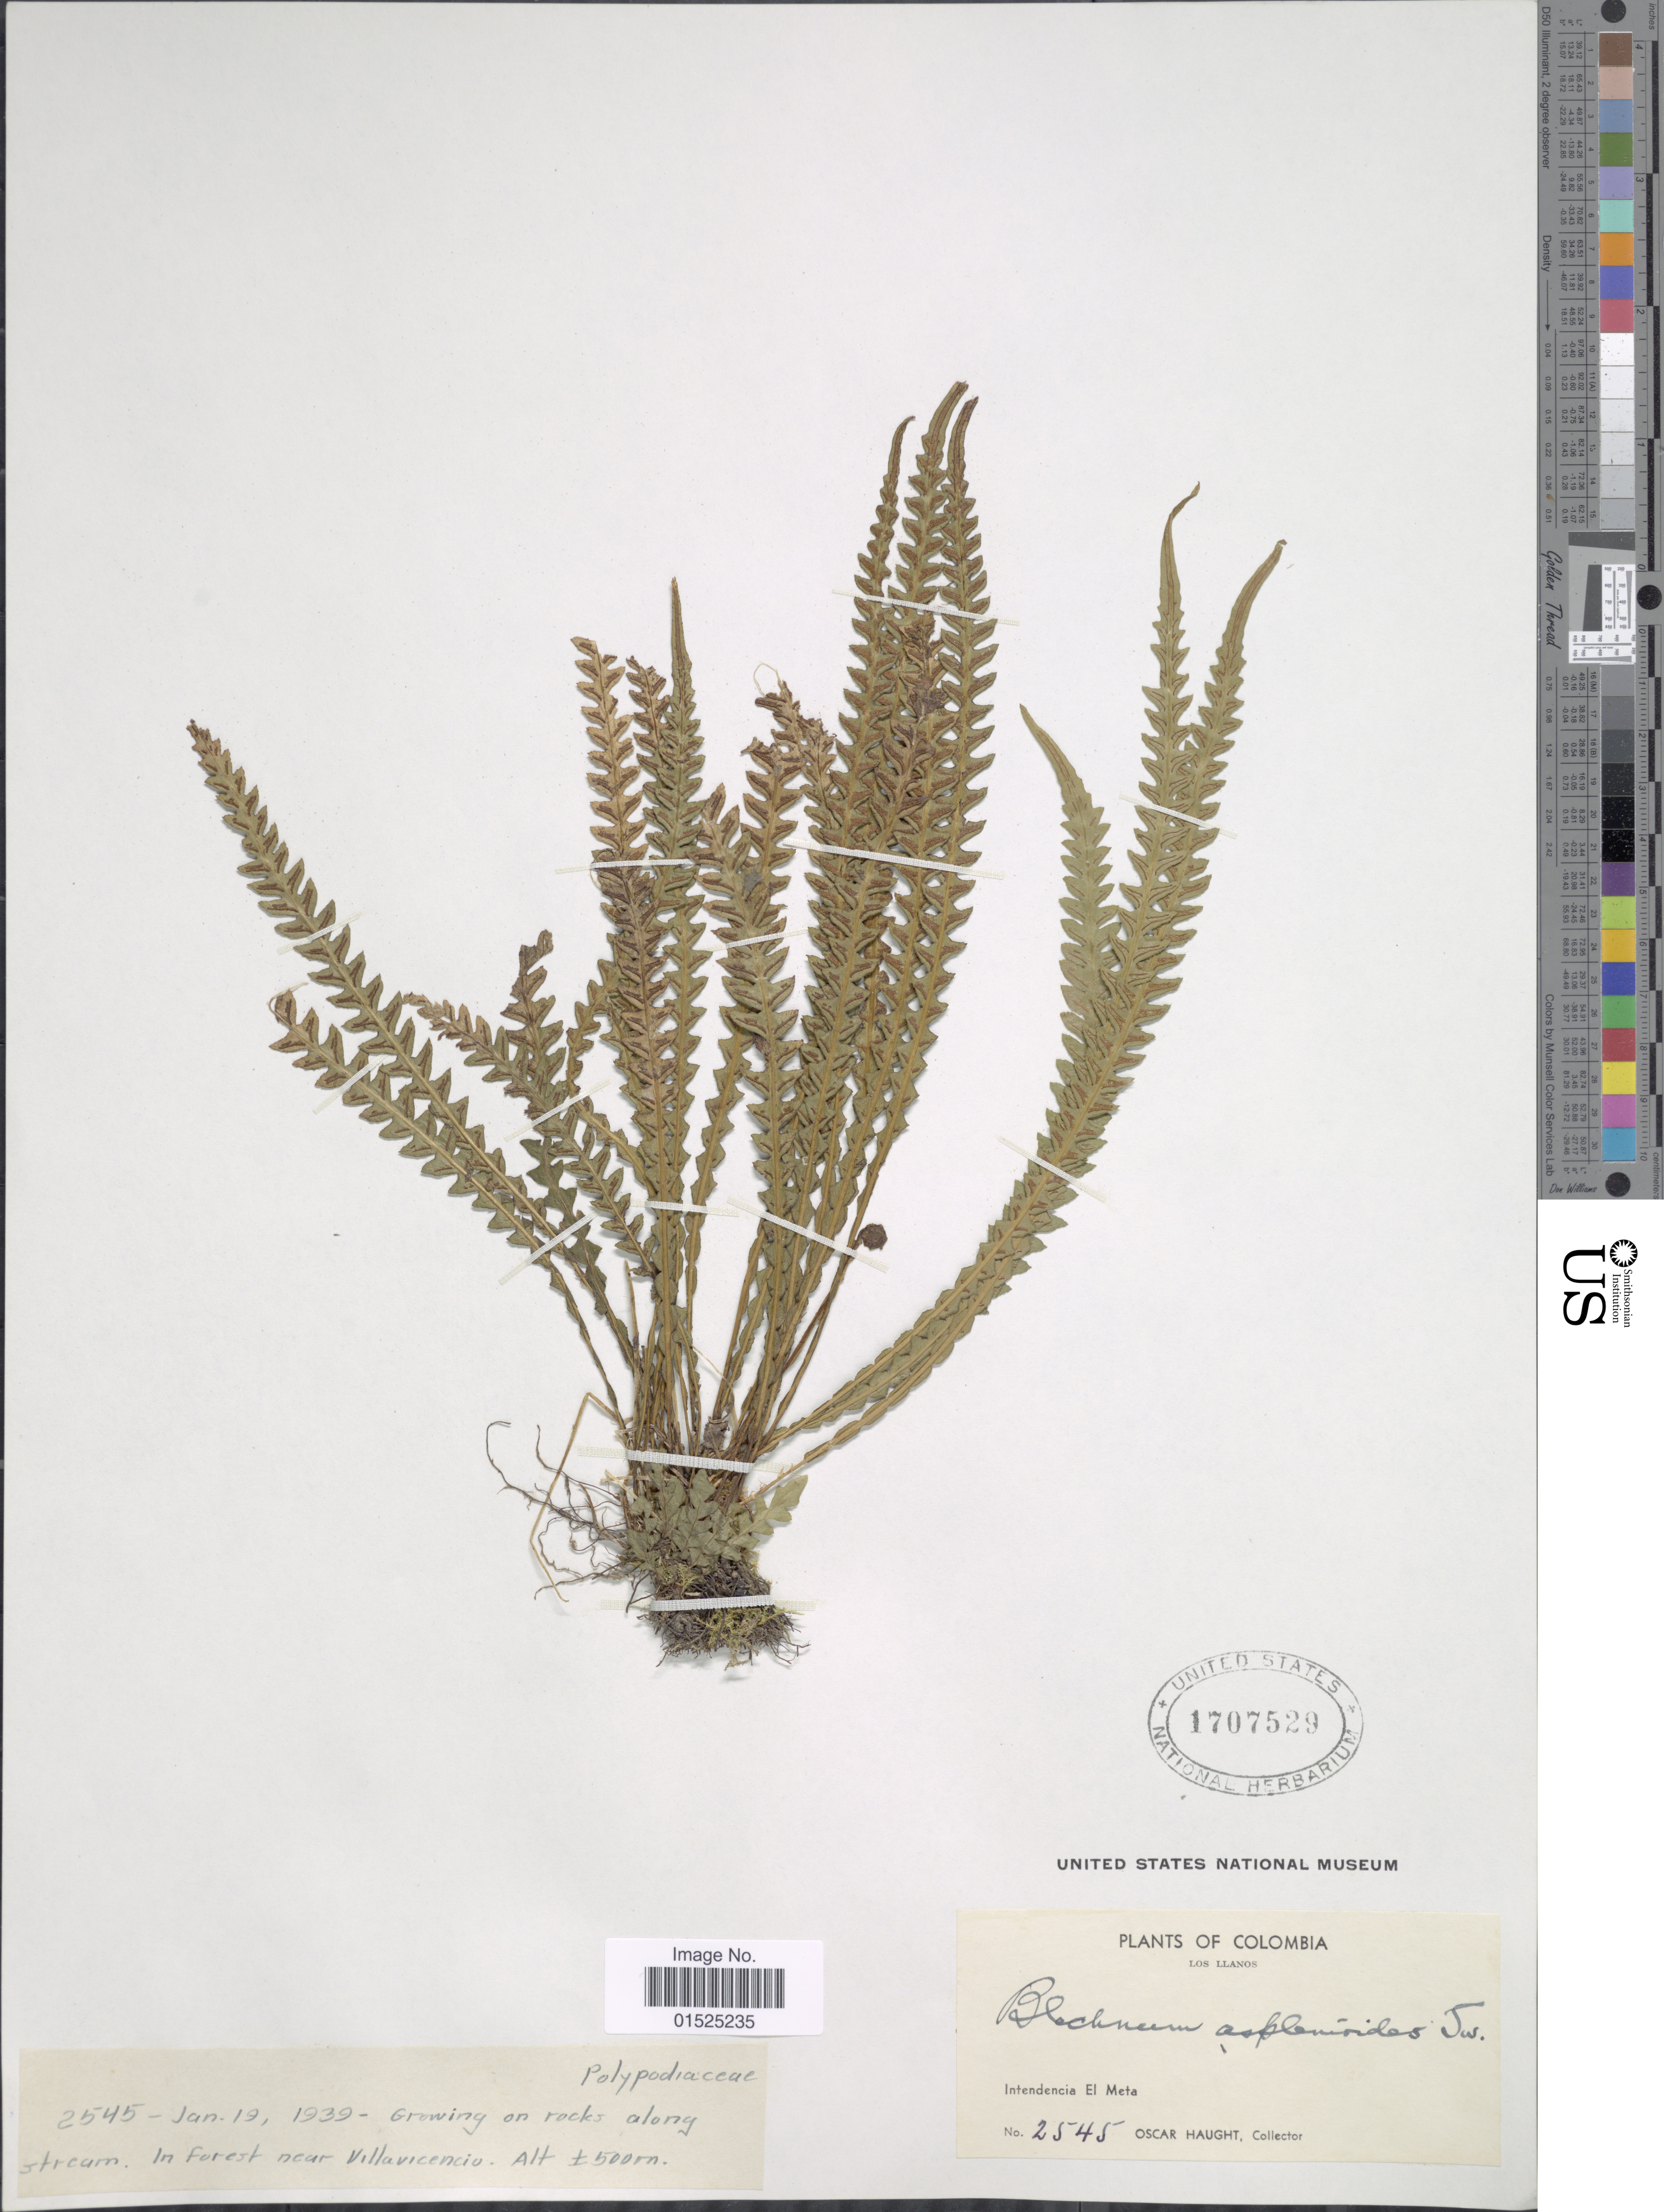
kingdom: Plantae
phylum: Tracheophyta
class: Polypodiopsida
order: Polypodiales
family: Blechnaceae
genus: Blechnum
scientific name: Blechnum asplenioides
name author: Sw.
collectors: O. L. Haught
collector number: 2545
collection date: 1939-01-19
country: Colombia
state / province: Meta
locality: Los Llanos, Intendencia El Meta, in forest near Villavicencio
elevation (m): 500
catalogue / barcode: US 1707529